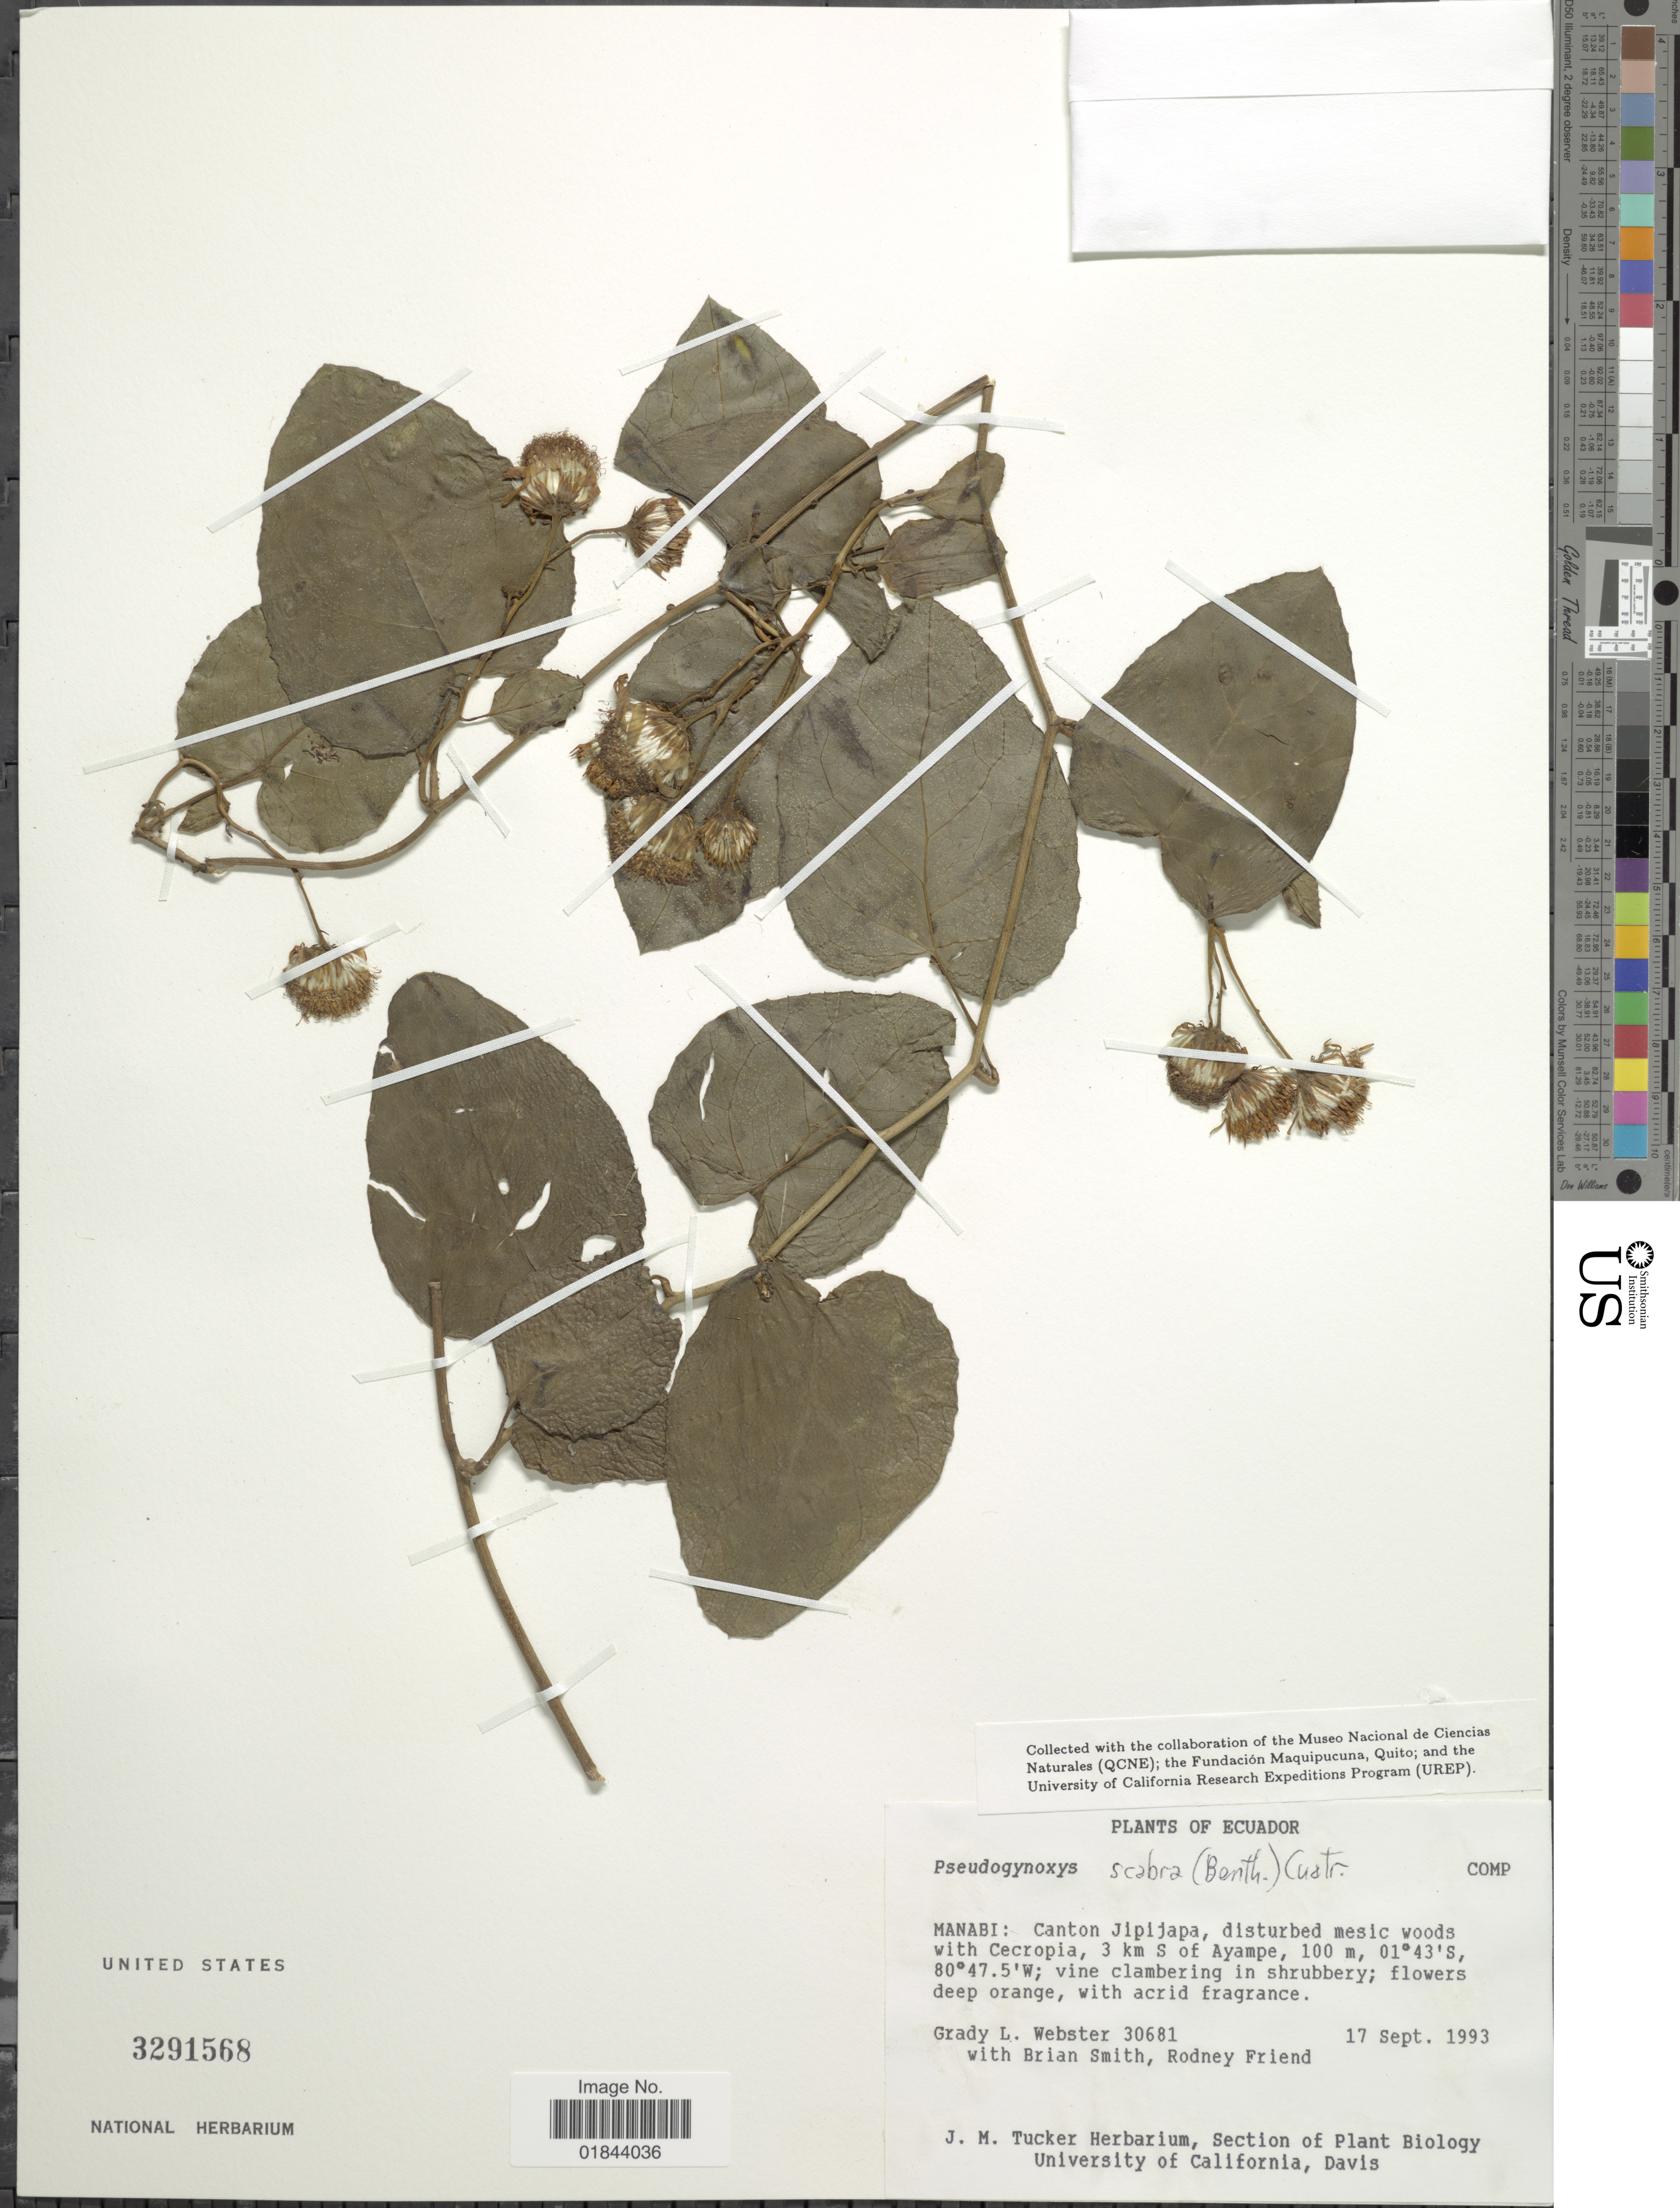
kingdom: Plantae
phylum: Tracheophyta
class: Magnoliopsida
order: Asterales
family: Asteraceae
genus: Pseudogynoxys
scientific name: Pseudogynoxys scabra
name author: (Benth.) Cuatrec.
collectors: G. L. Webster, B. D. Smith & R. Friend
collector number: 30681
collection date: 1993-09-17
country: Ecuador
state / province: Manabí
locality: Canton Jipijapa, 3 km S of Ayampe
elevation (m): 100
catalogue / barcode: US 3291568